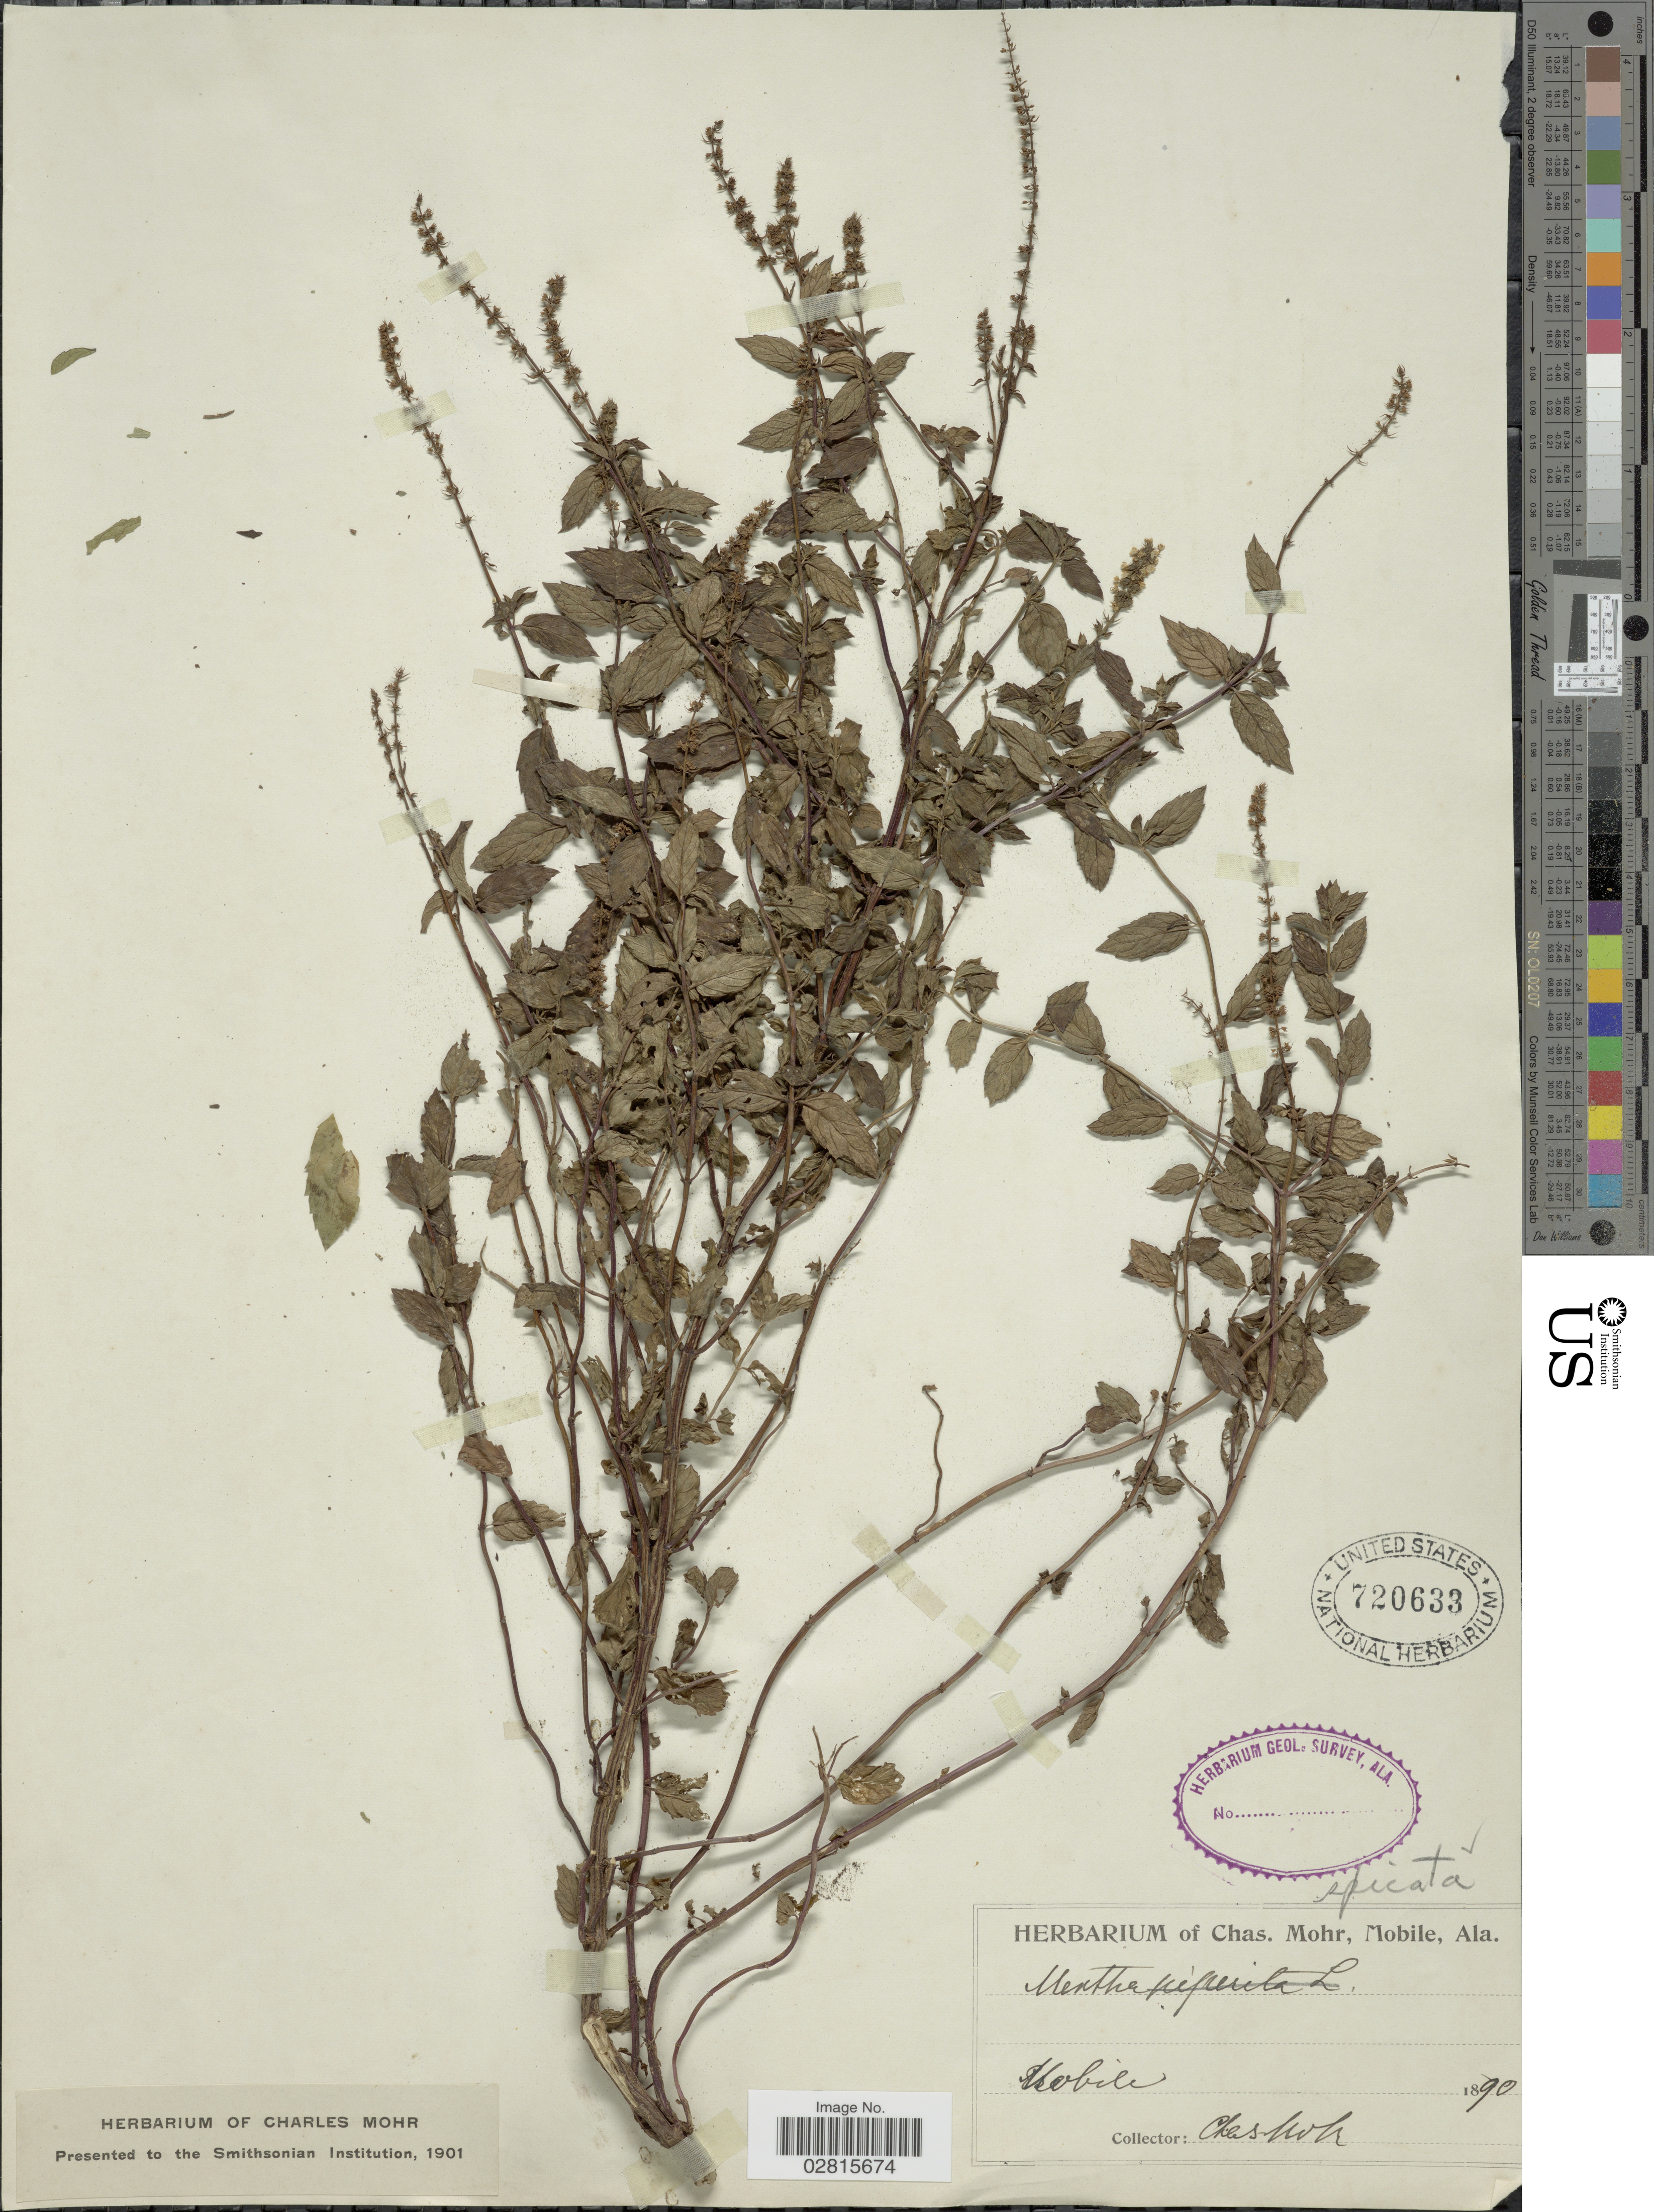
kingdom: Plantae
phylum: Tracheophyta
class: Magnoliopsida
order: Lamiales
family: Lamiaceae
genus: Mentha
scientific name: Mentha x piperita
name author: L.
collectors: Mohr, C. T. (herbarium)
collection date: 1890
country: United States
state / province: Alabama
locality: Mobile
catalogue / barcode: US 720633